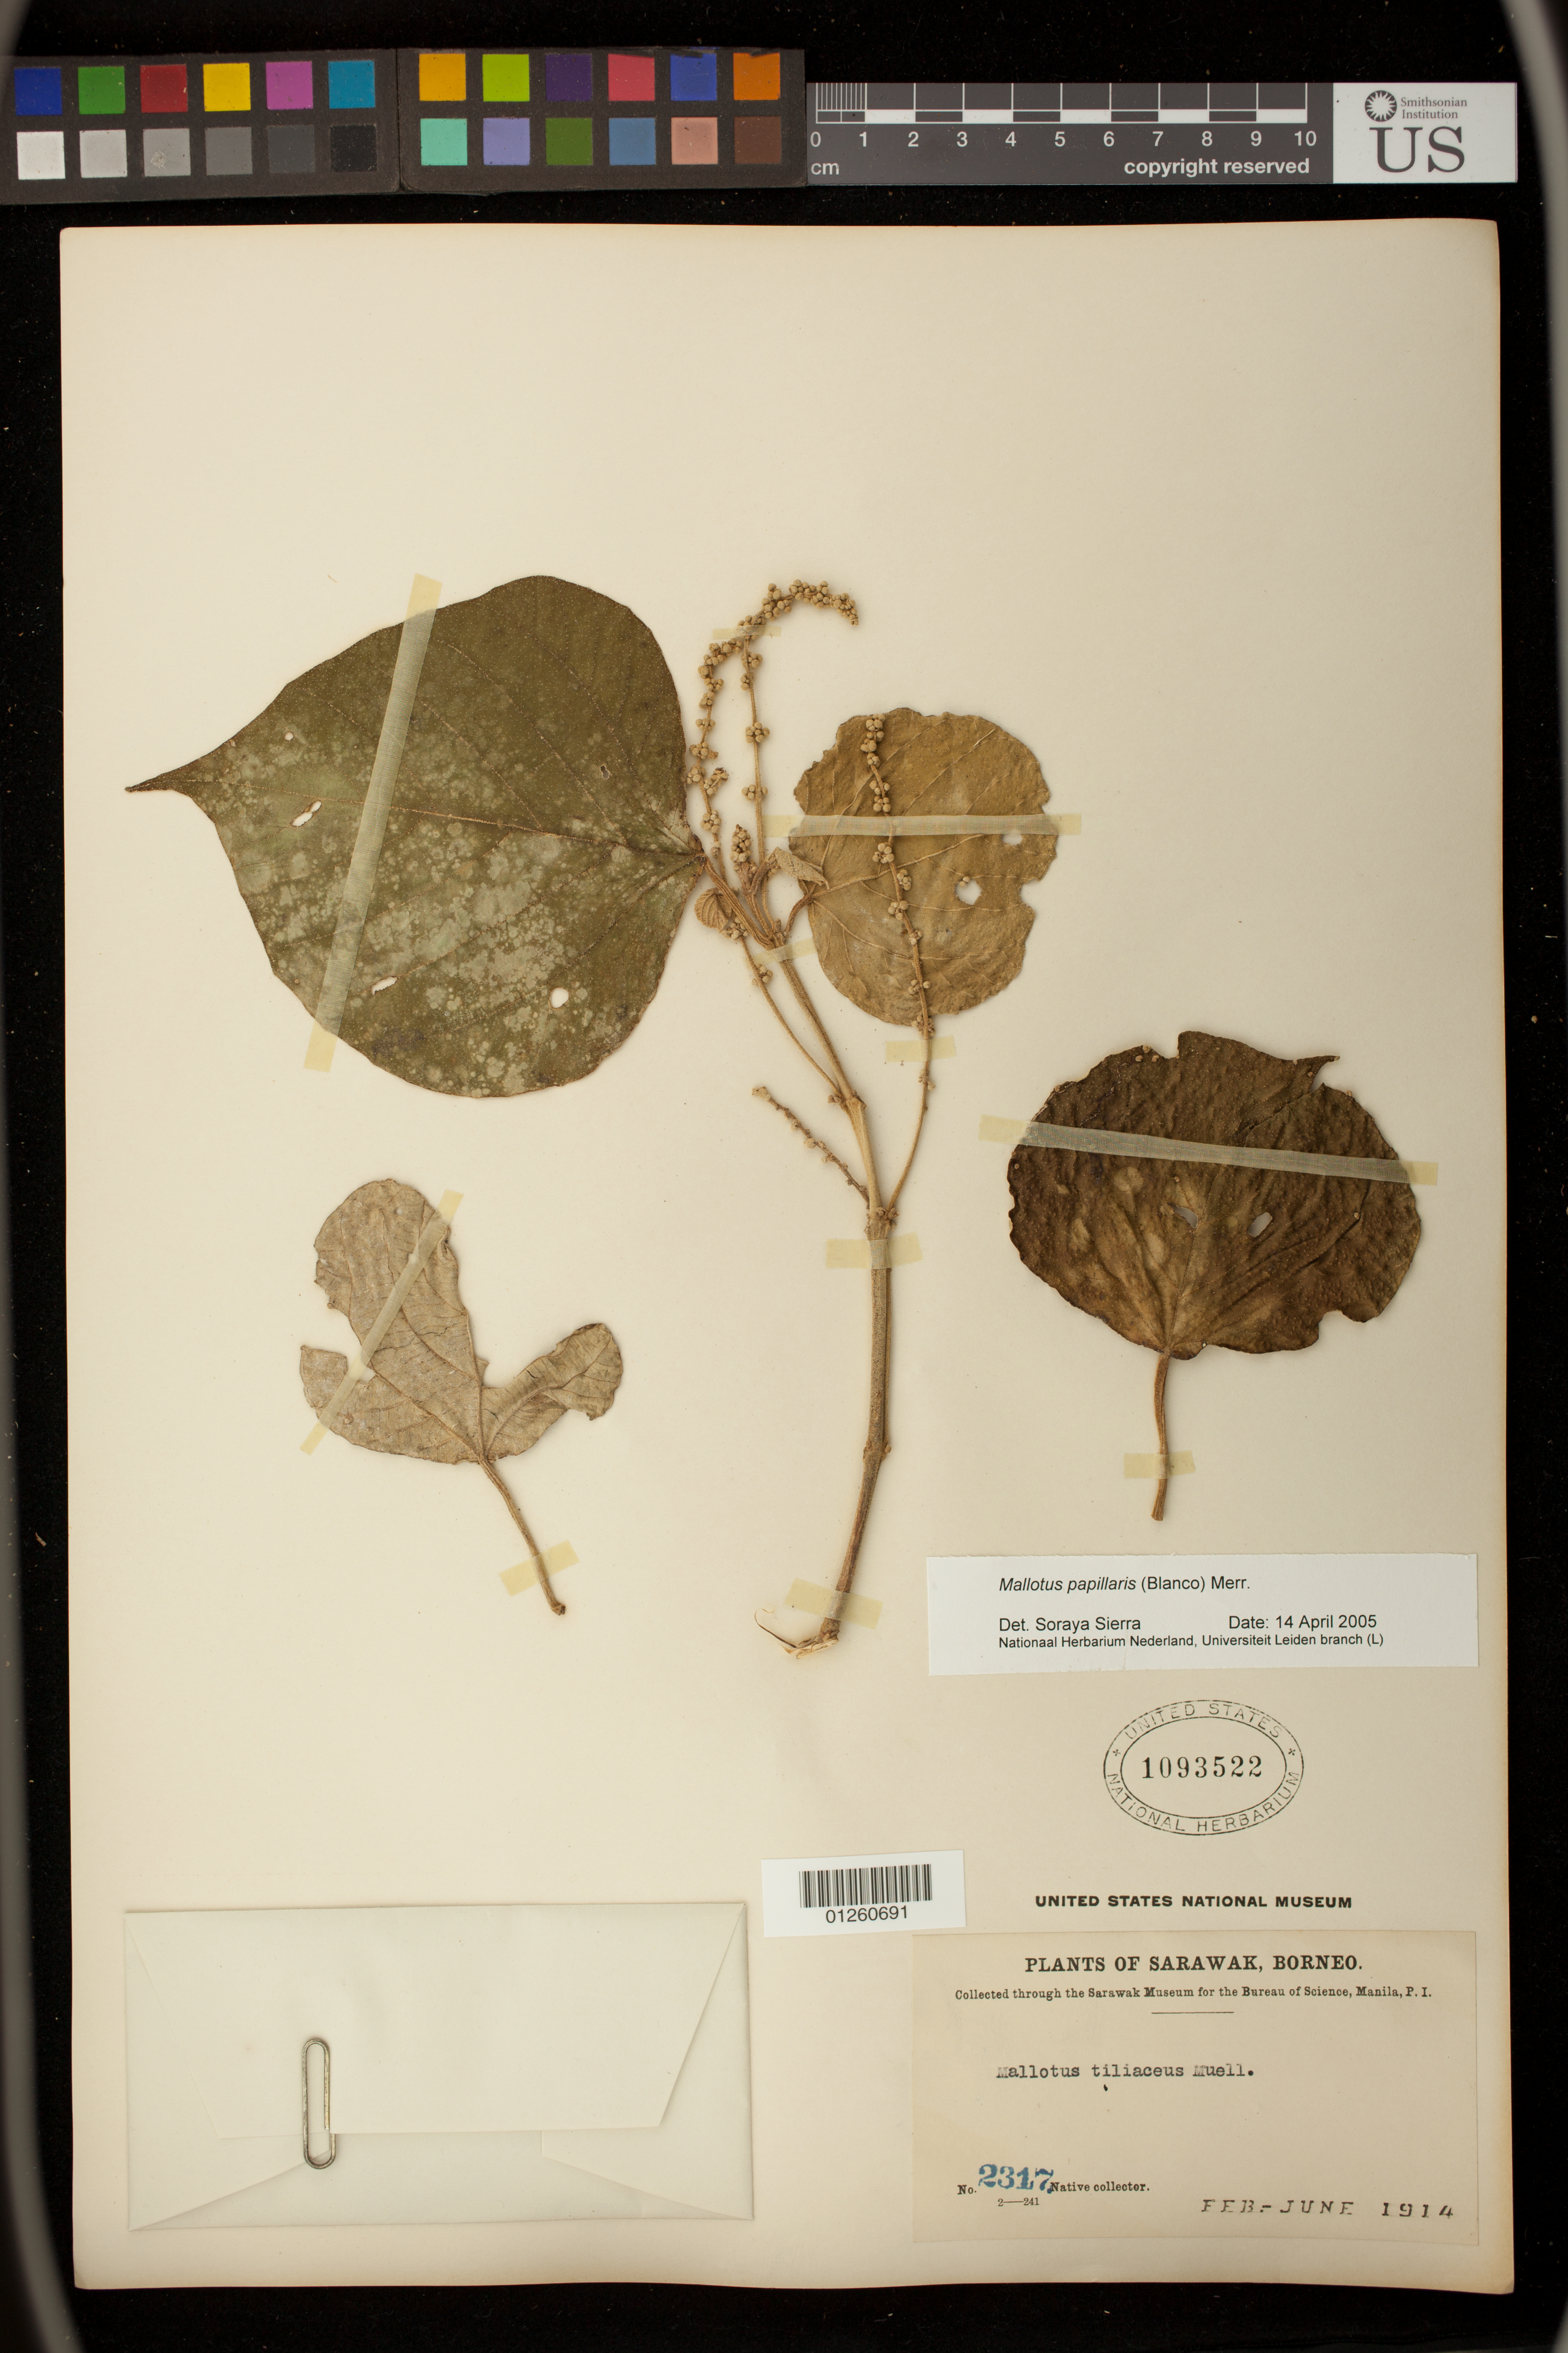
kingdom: Plantae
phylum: Tracheophyta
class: Magnoliopsida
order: Malpighiales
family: Euphorbiaceae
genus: Mallotus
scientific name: Mallotus papillaris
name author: (Blanco) Merr.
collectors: Native collector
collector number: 2317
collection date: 1914-02/1914-06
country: Malaysia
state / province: Sabah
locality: Sarawak, Borneo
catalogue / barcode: US 1093522